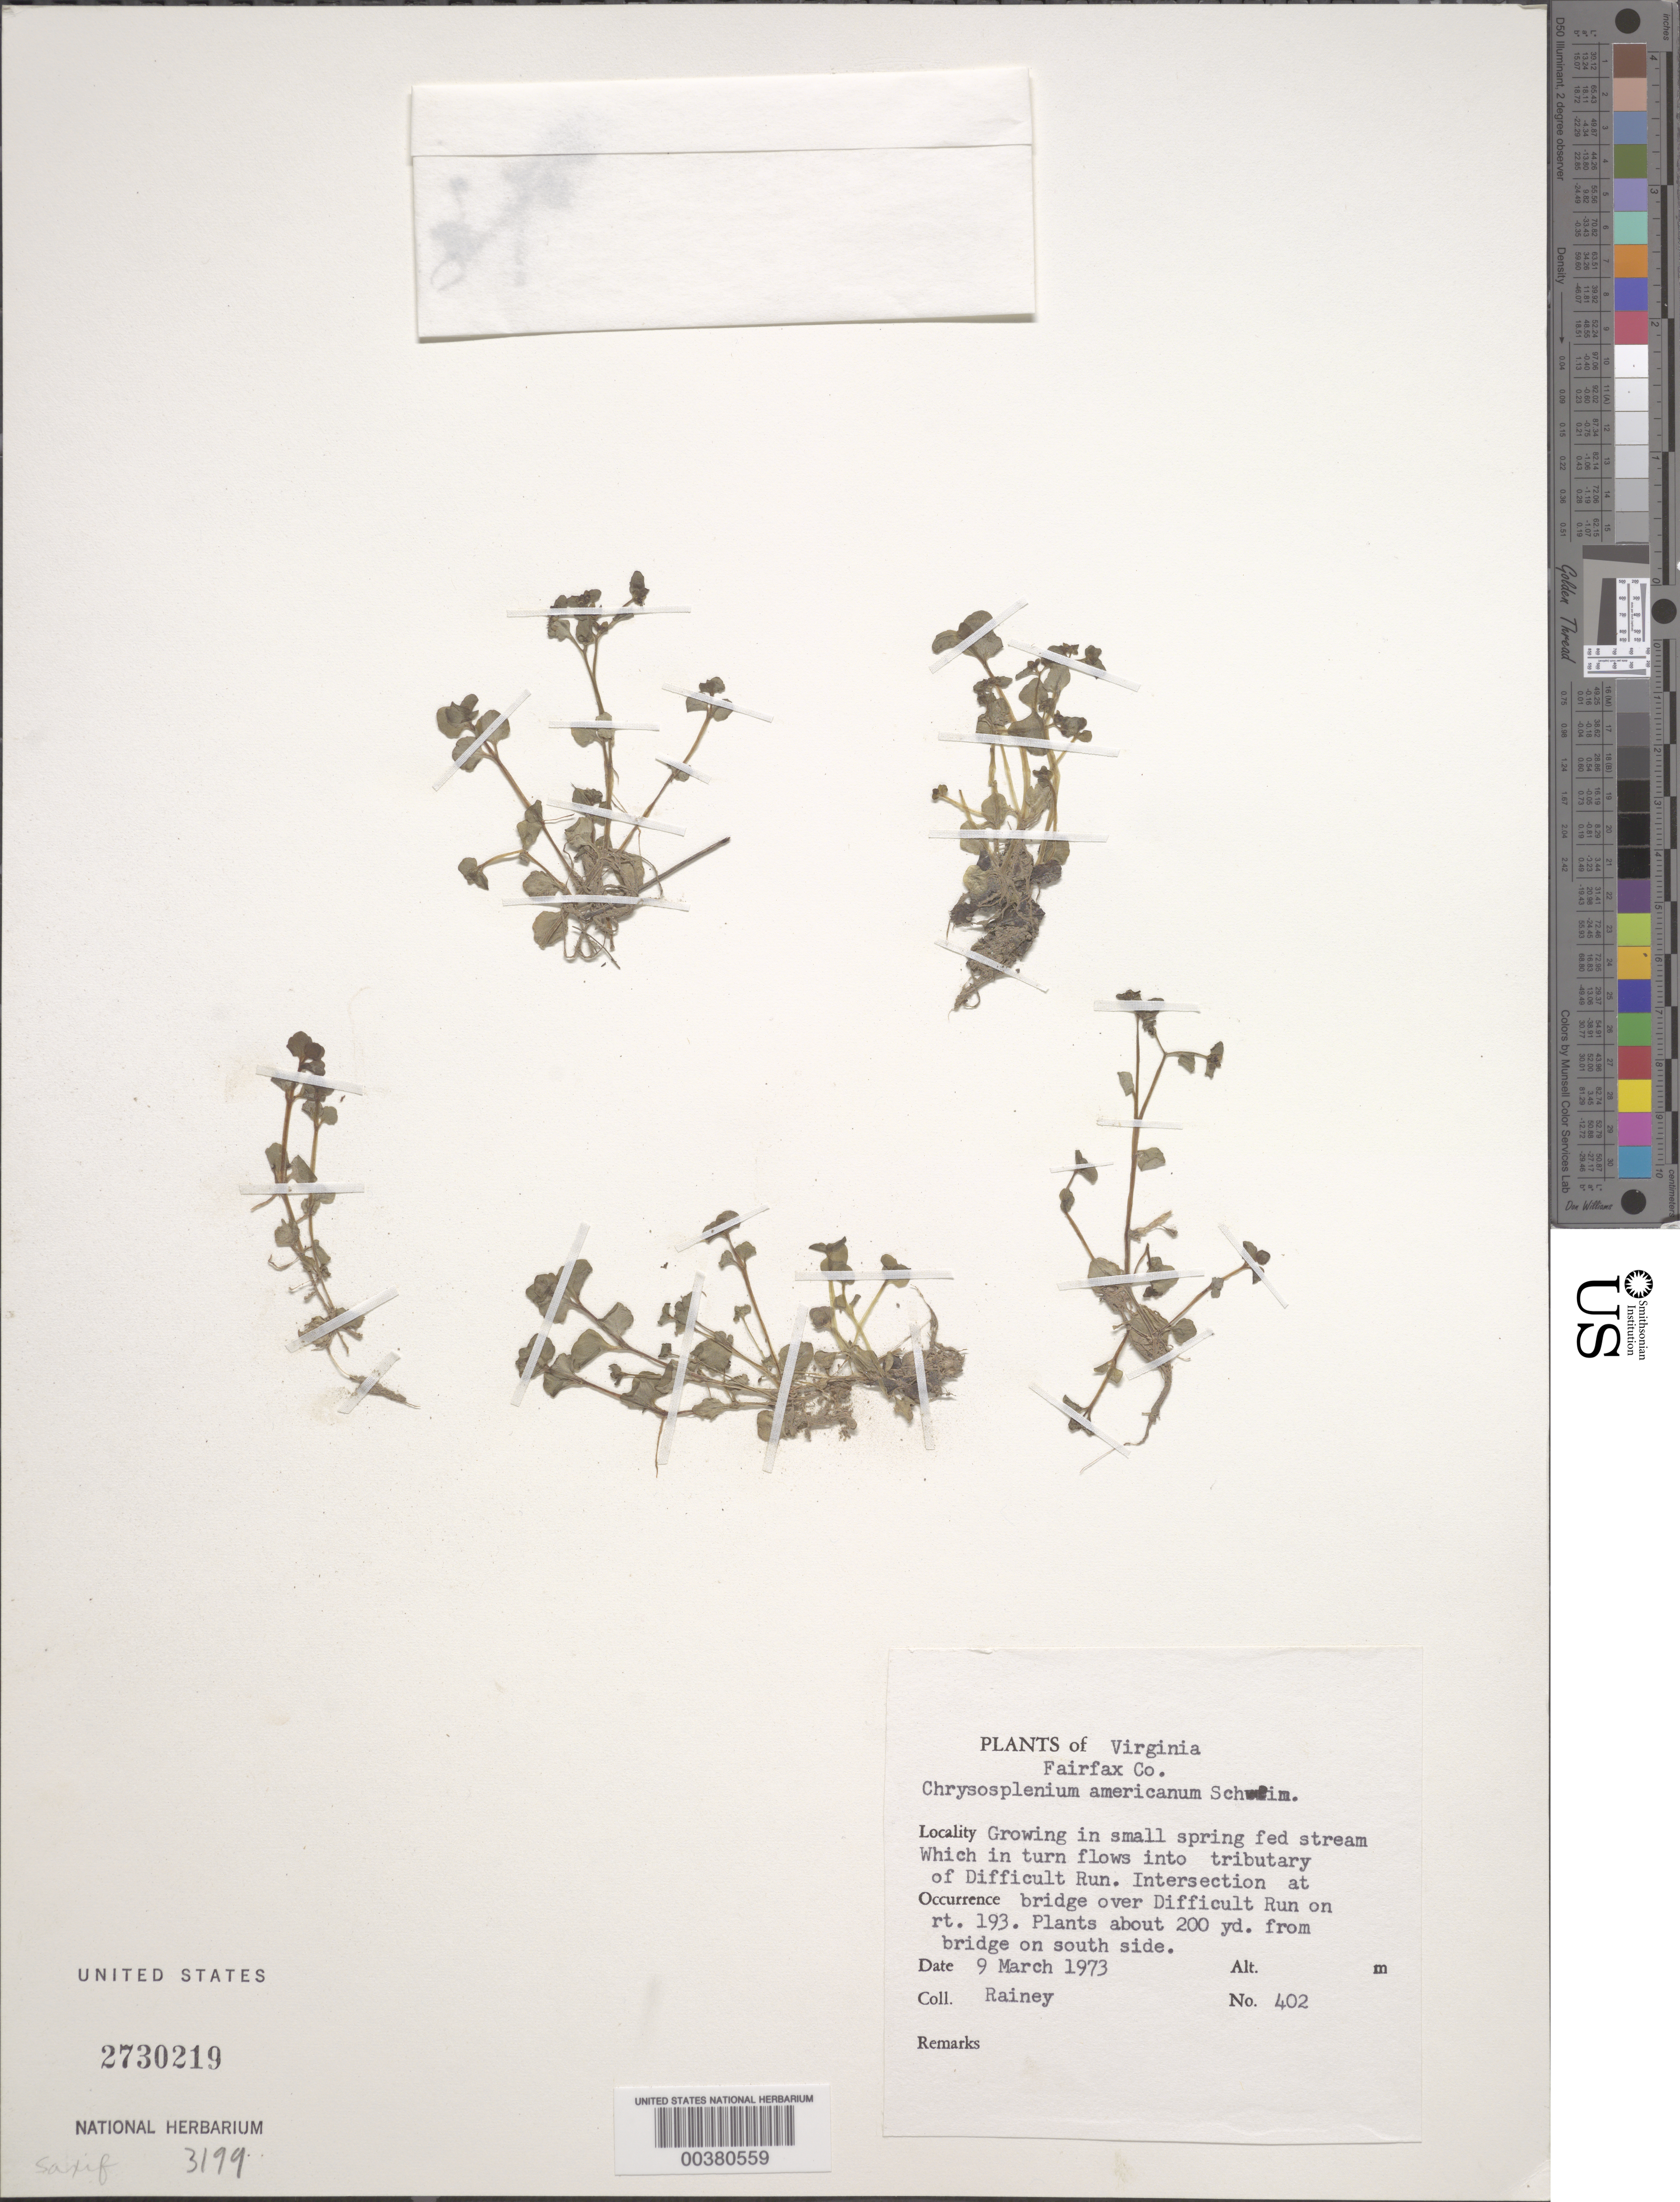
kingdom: Plantae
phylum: Tracheophyta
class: Magnoliopsida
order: Saxifragales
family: Saxifragaceae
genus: Chrysosplenium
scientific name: Chrysosplenium americanum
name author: Schwein.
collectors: S. C. Rainey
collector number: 402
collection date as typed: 09 Mar 1973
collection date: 1973-03-09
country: United States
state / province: Virginia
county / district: Fairfax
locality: Difficult Run Route 193 Bridge C. and O. Canal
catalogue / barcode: US 2730219